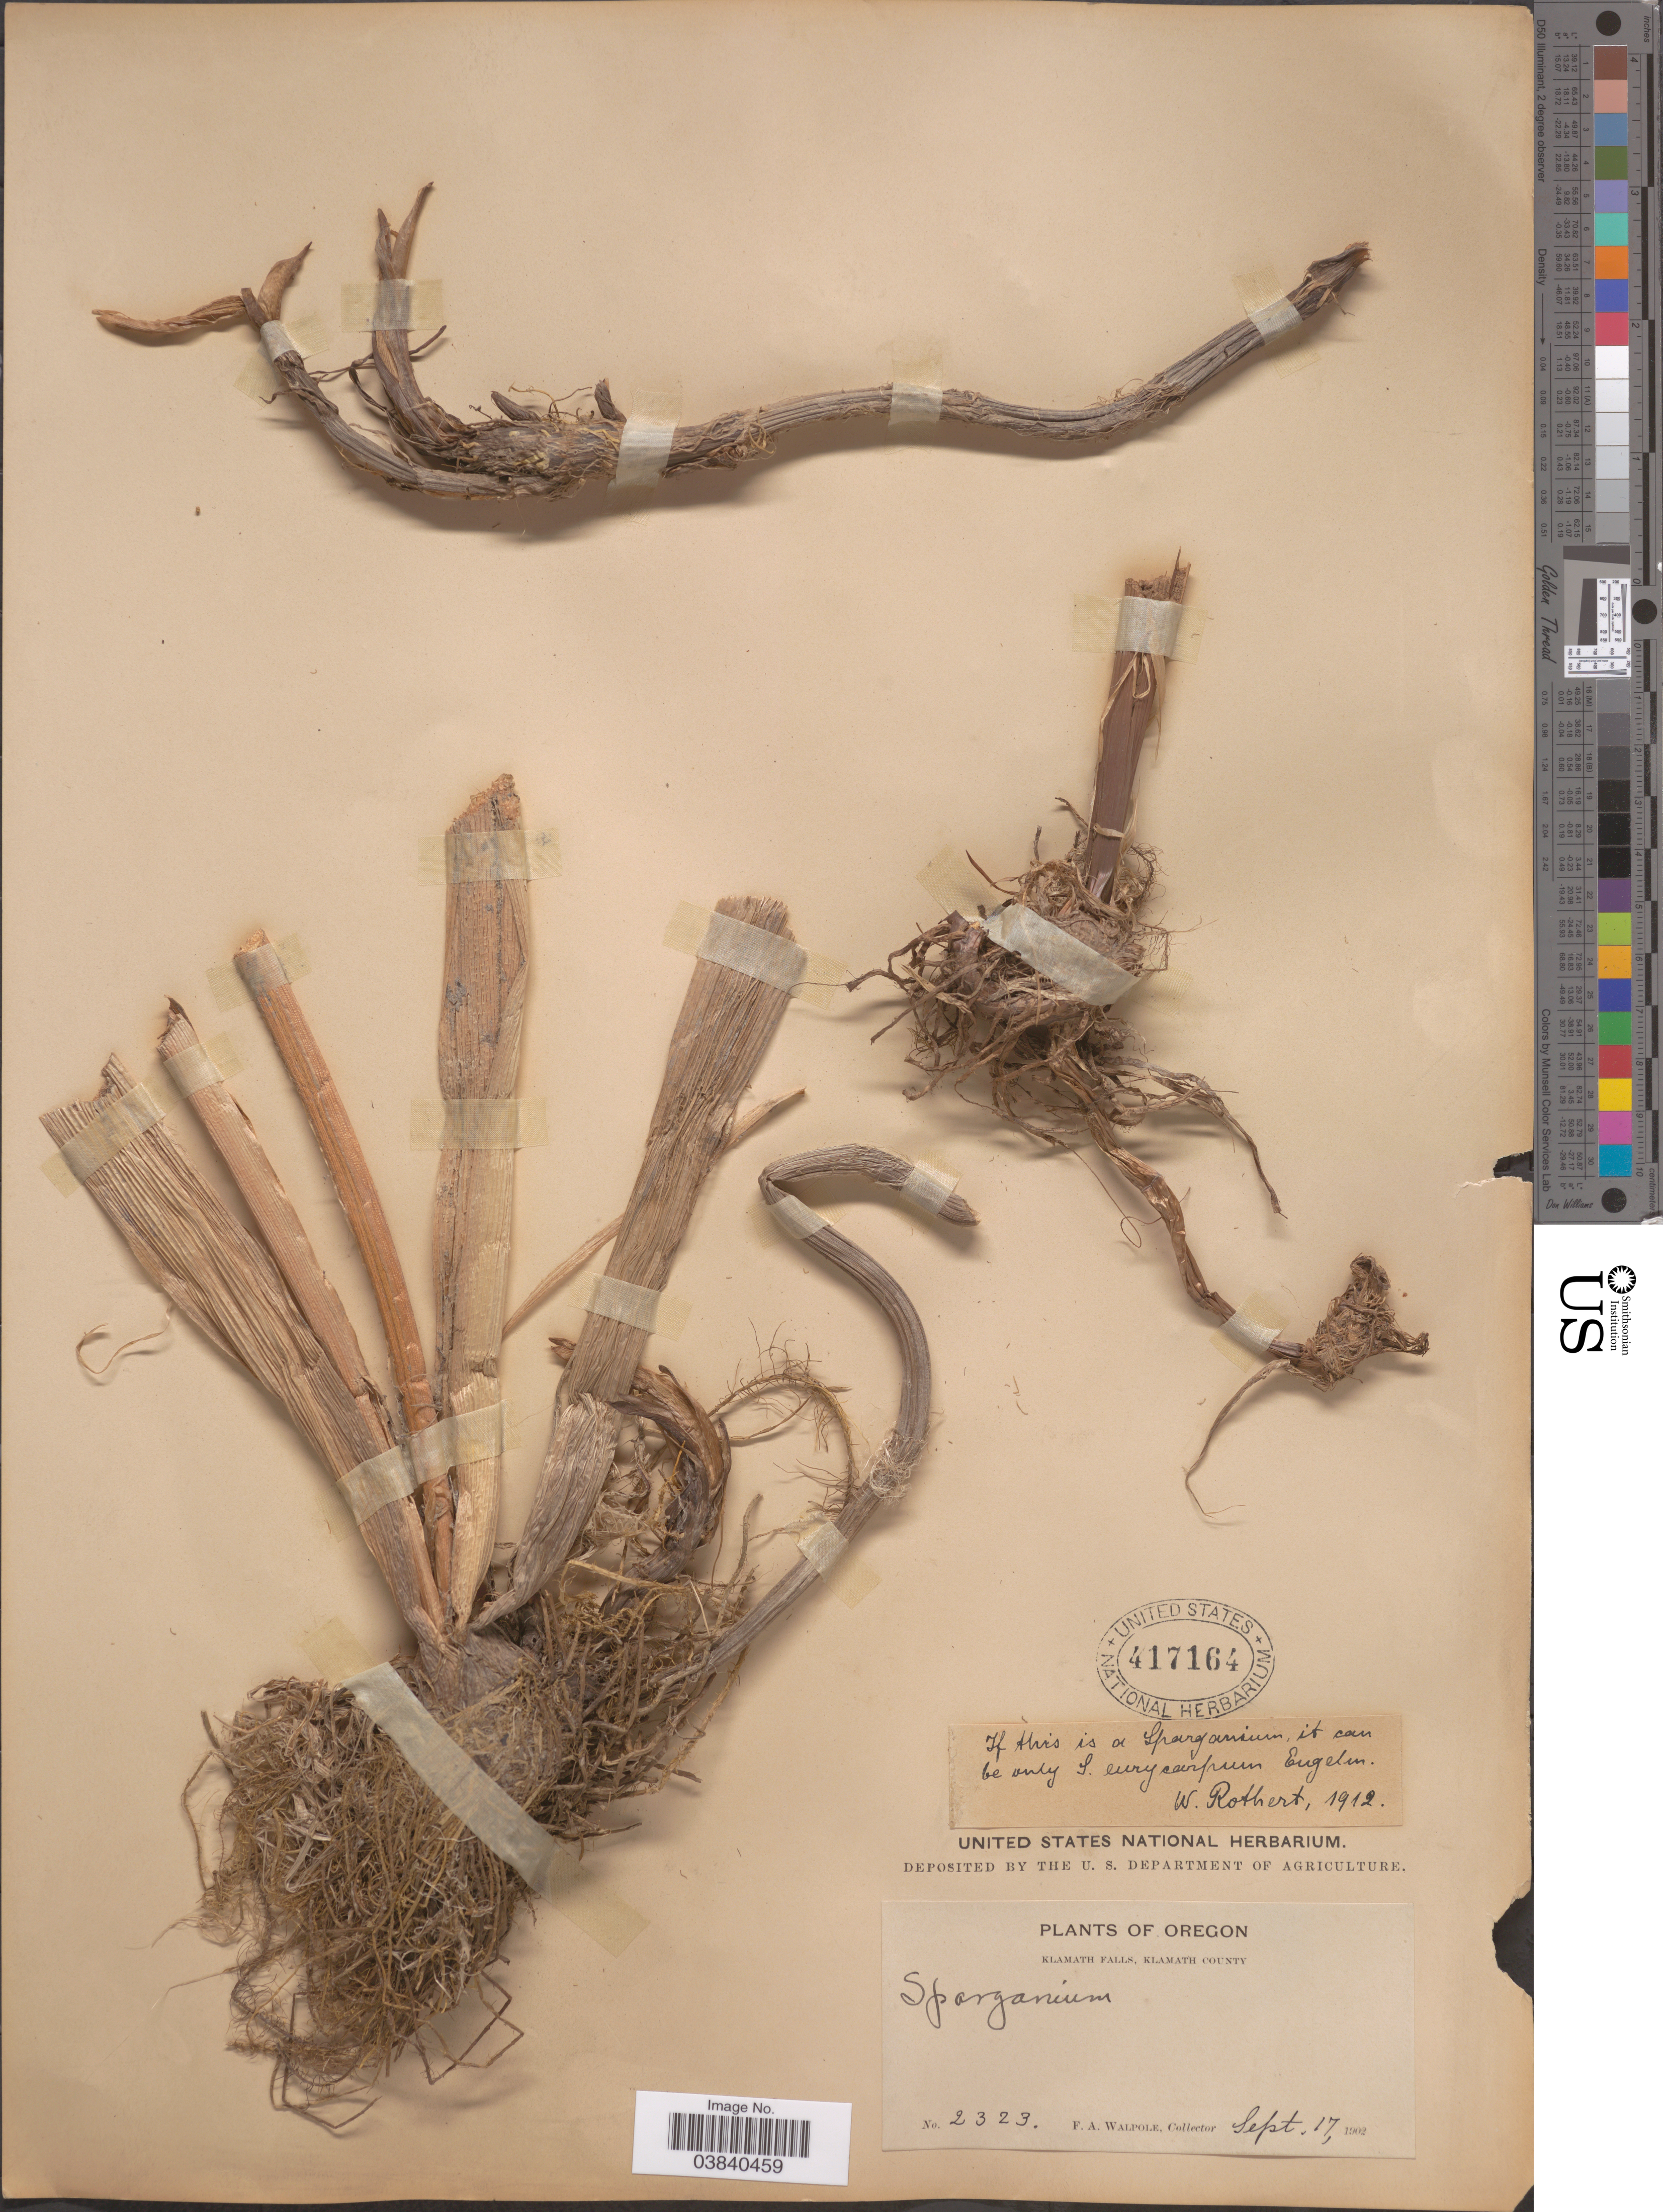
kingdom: Plantae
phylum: Tracheophyta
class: Liliopsida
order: Poales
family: Typhaceae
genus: Sparganium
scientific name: Sparganium eurycarpum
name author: Engelm.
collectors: F. Walpole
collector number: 2323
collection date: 1902-09-17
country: United States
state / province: Oregon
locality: Klamath Falls, Klamath County.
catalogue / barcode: US 417164